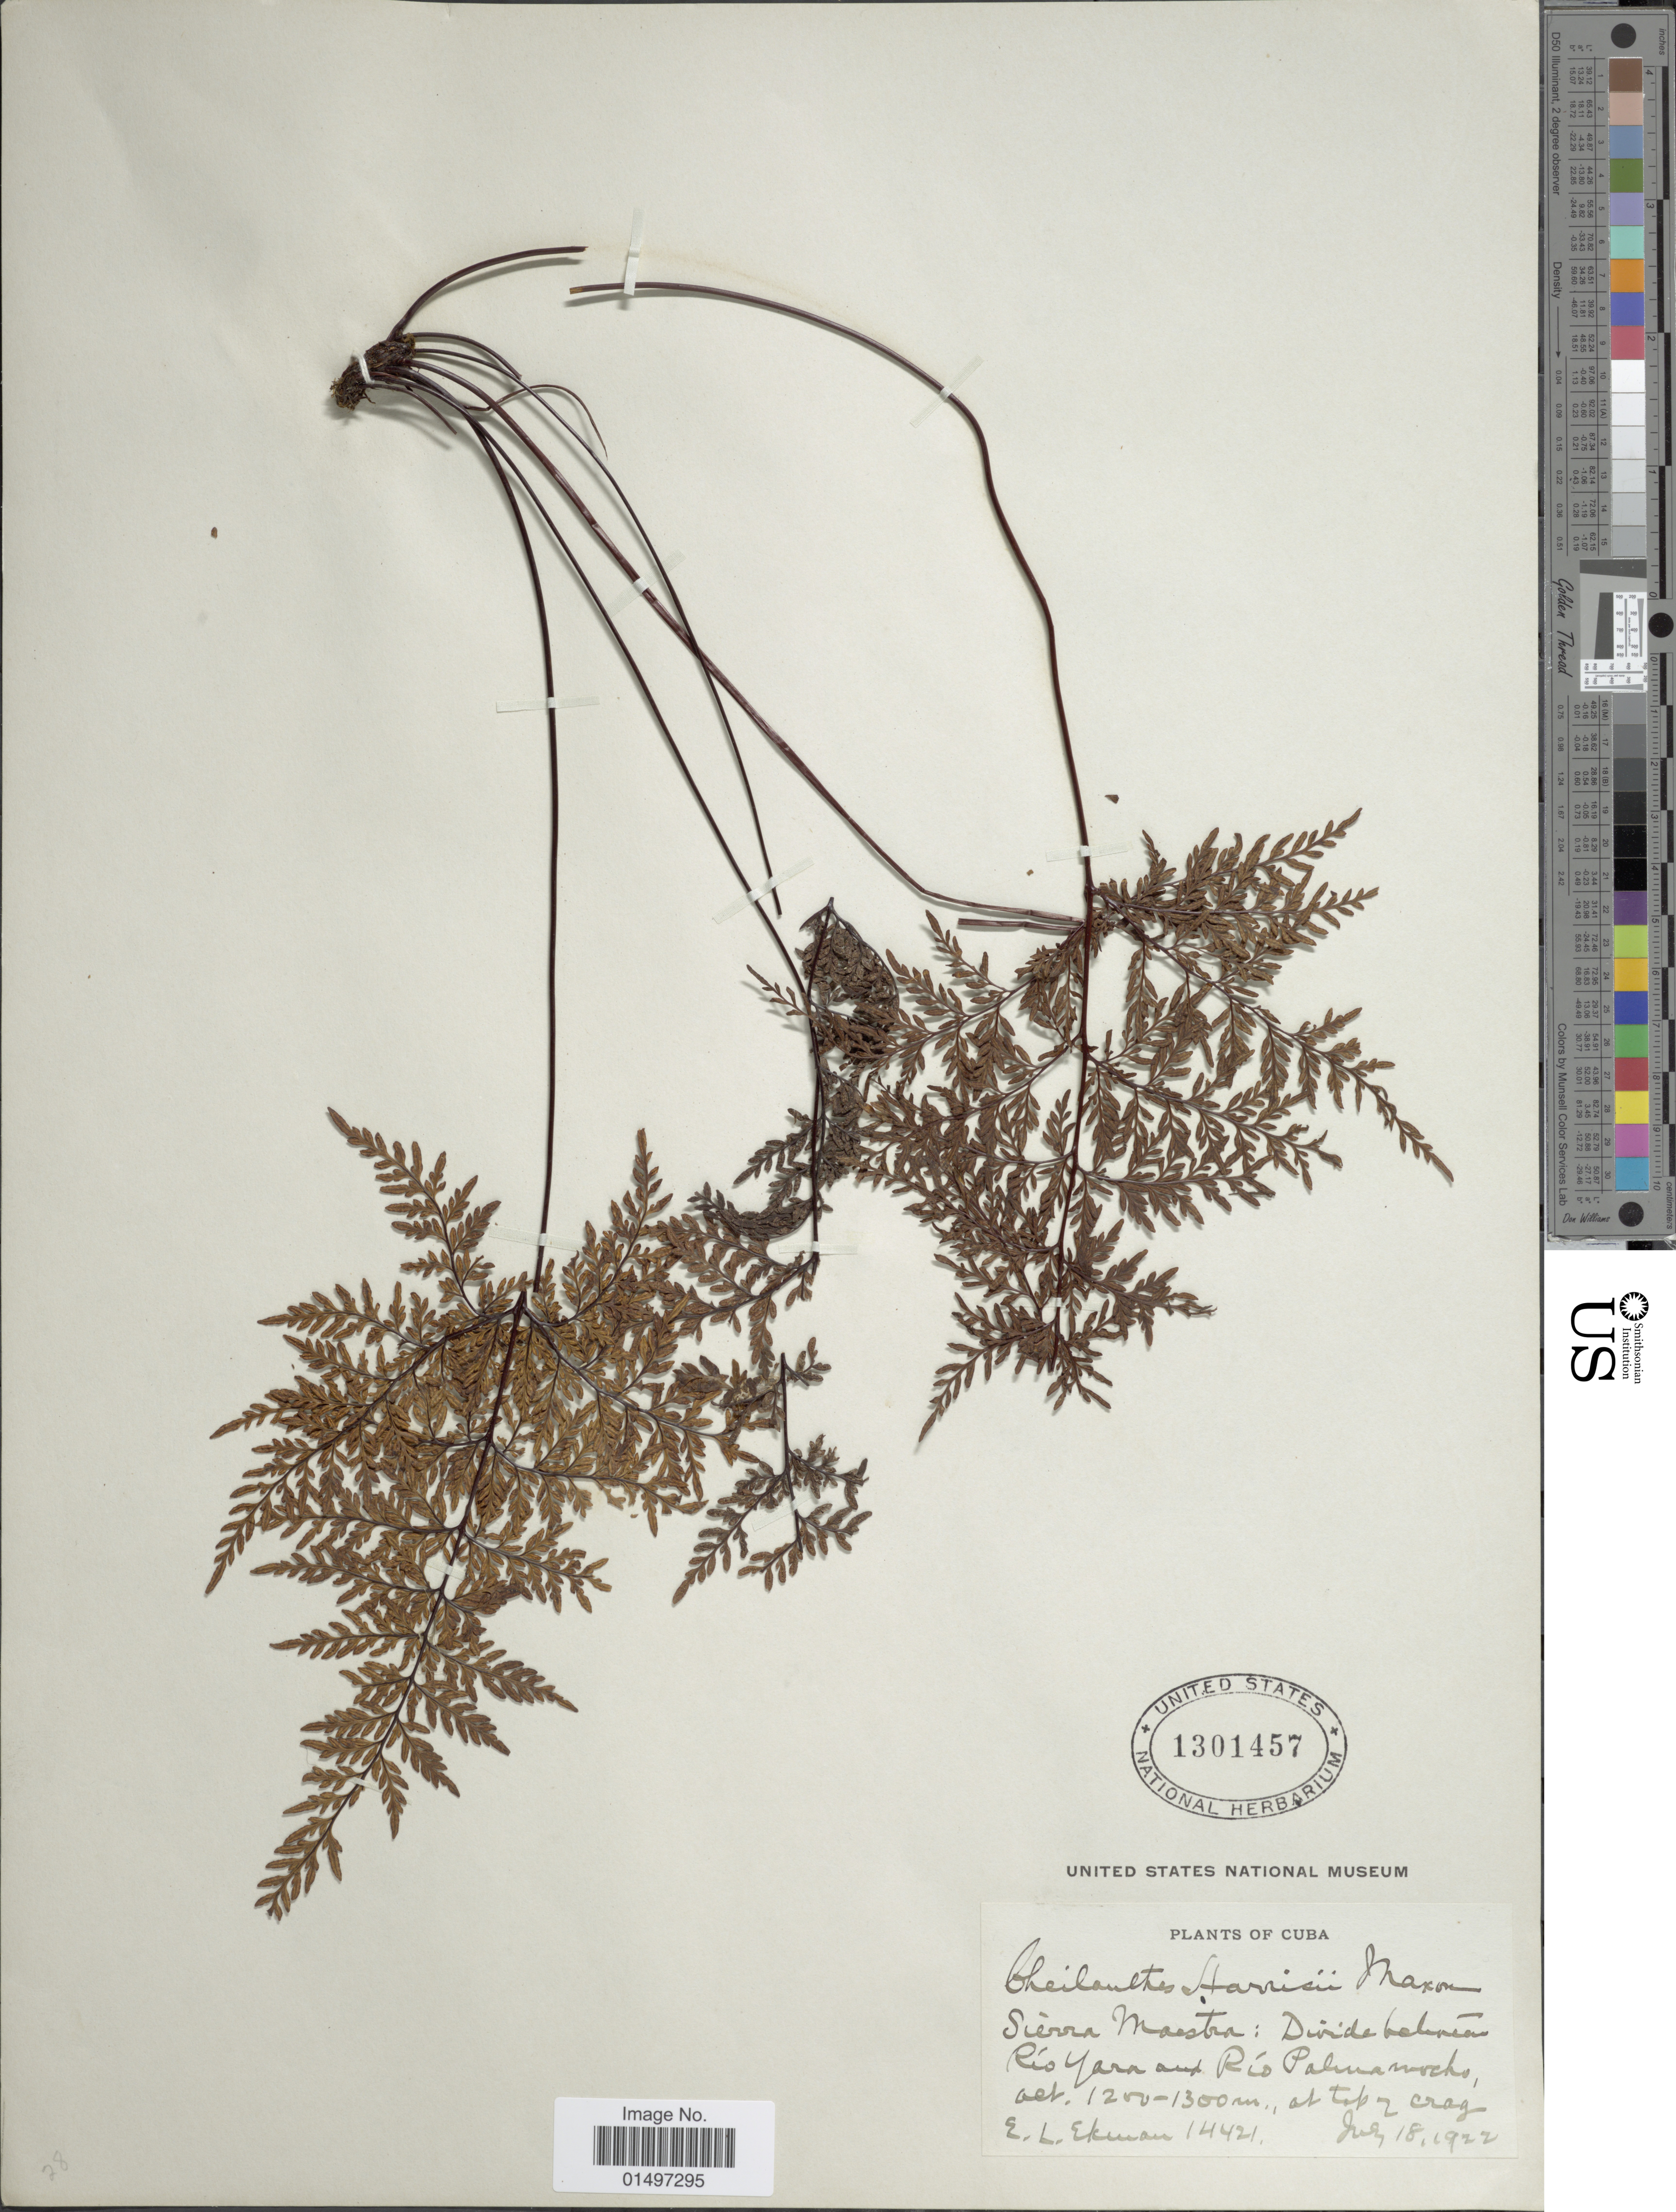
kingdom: Plantae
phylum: Tracheophyta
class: Polypodiopsida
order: Polypodiales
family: Pteridaceae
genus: Gaga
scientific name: Gaga harrisii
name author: (Maxon) Fay W. Li & Windham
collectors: E. L. Ekman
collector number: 14421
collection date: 1922-07-18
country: Cuba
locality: Sierra Maestra: Divide between Rio Yara and Rio Palmamocho [Palma Mocha].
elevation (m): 1200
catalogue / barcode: US 1301457